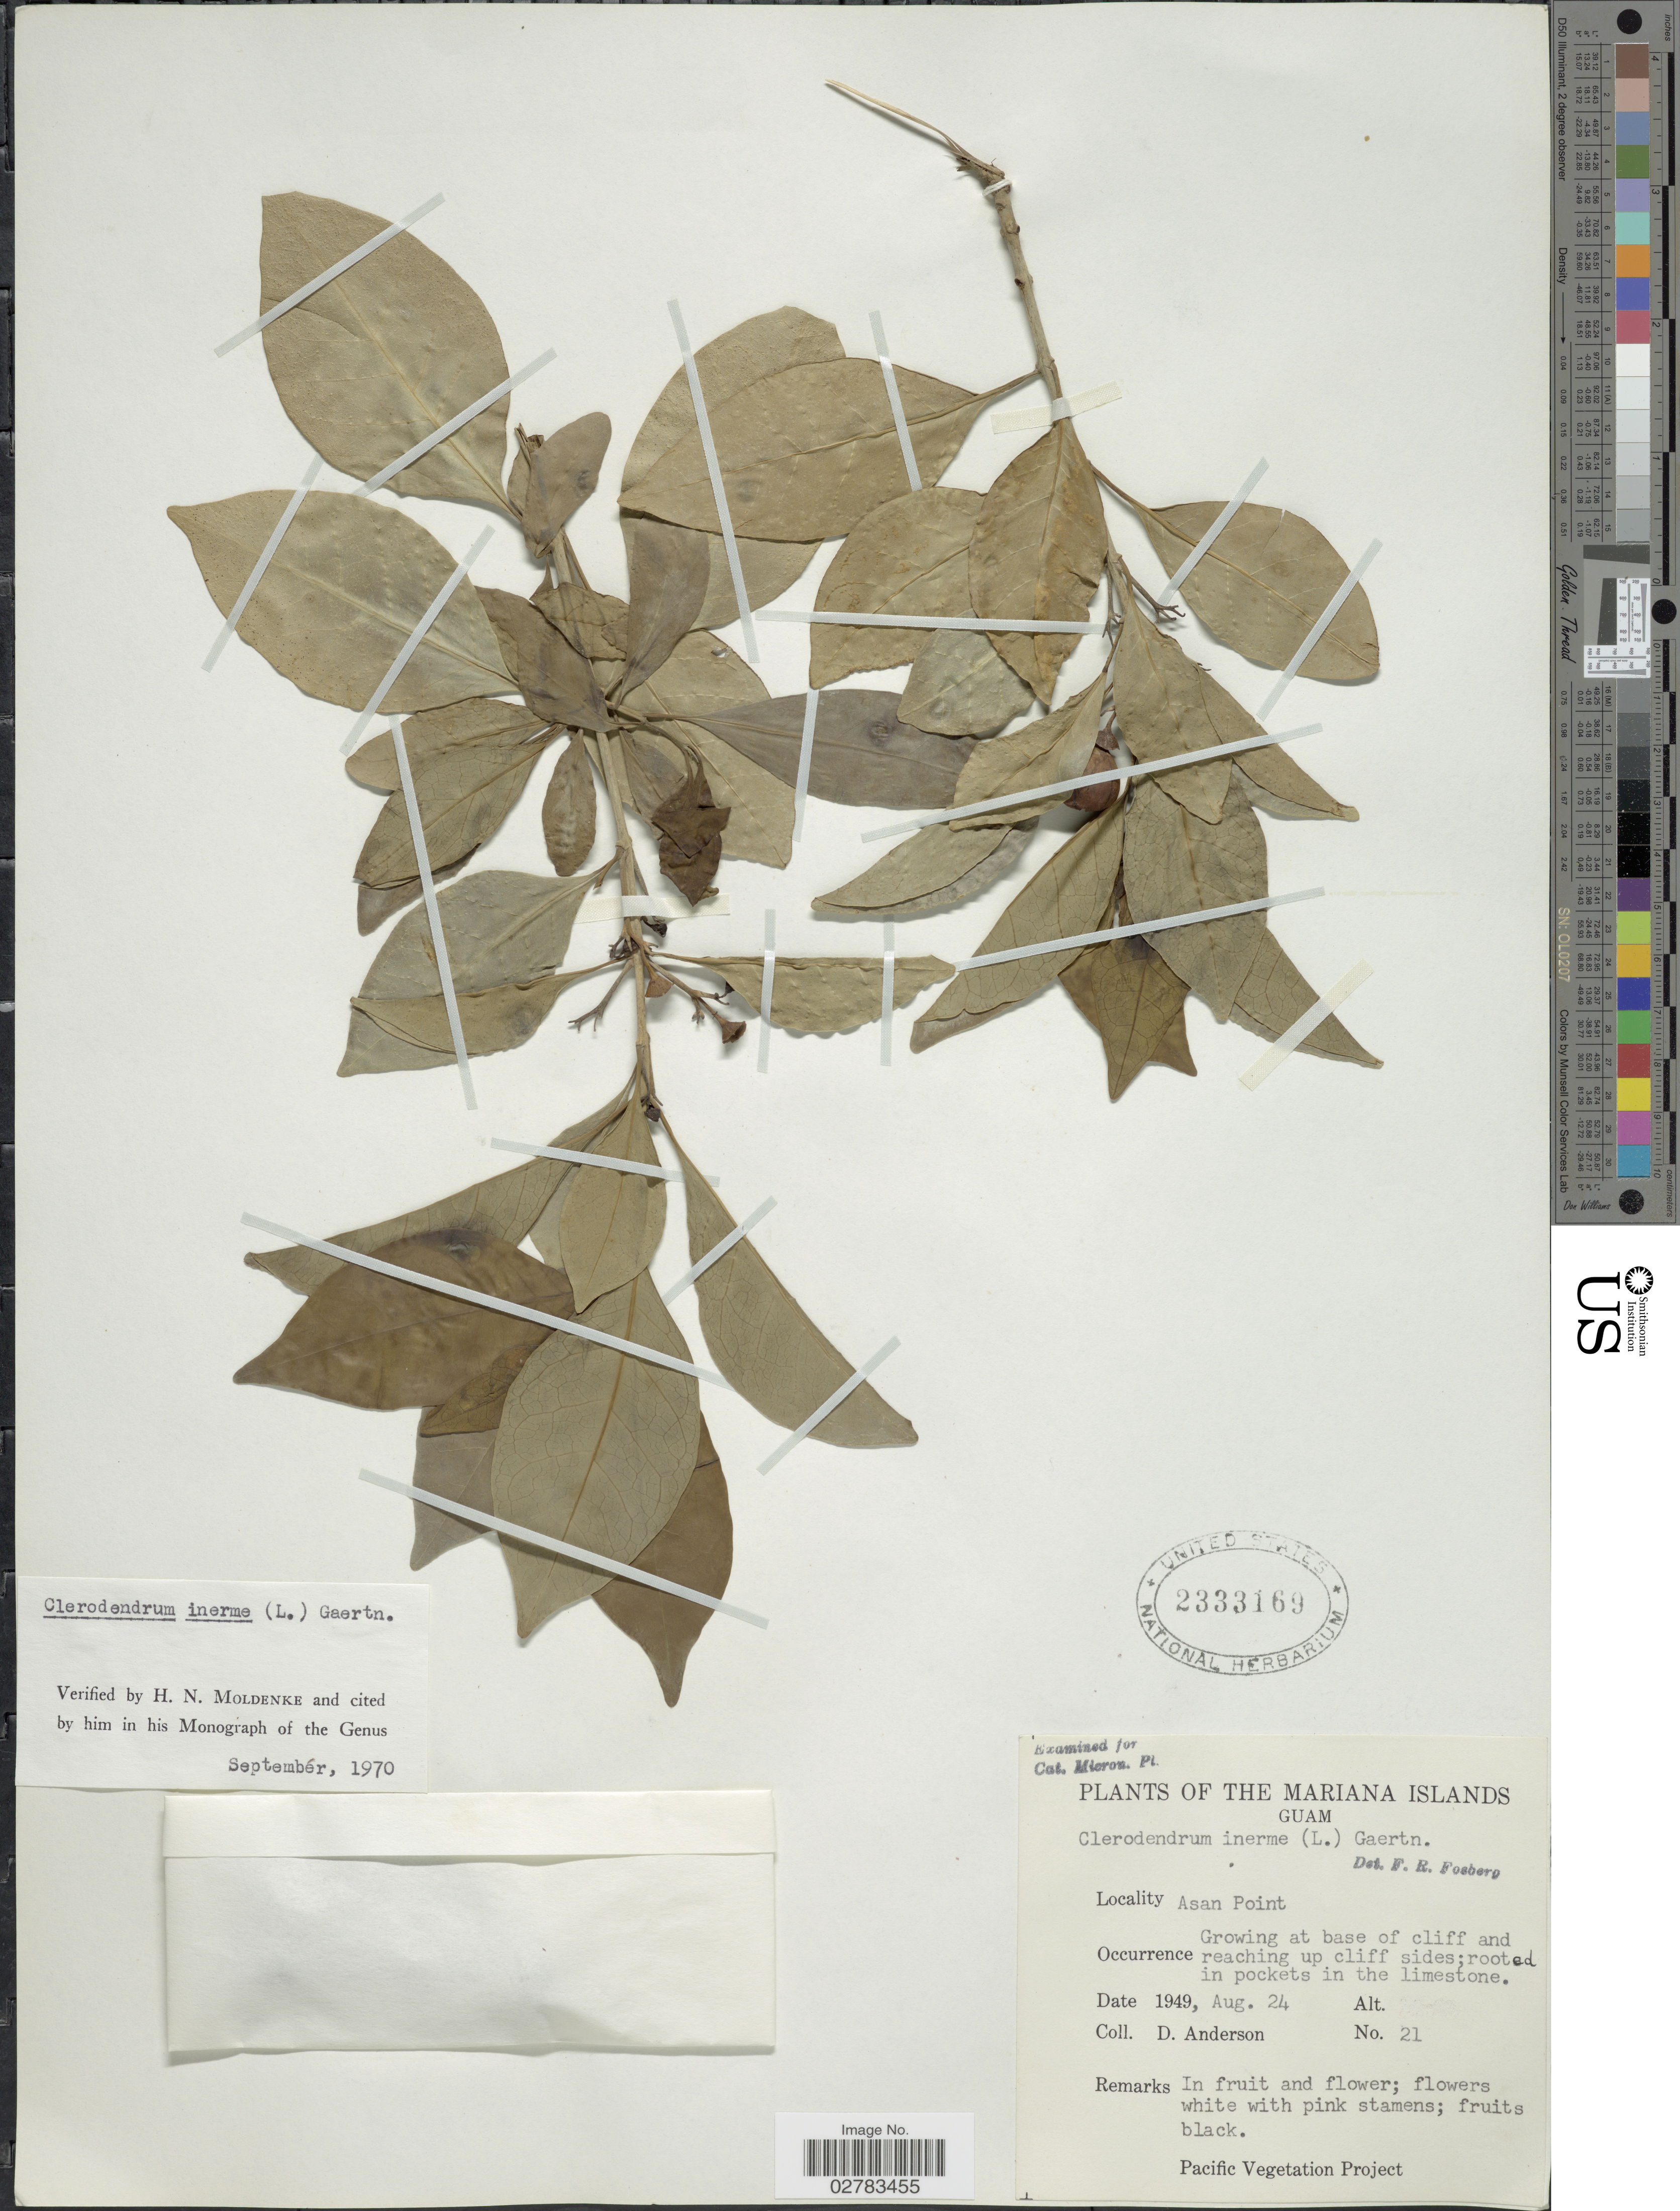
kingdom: Plantae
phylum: Tracheophyta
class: Magnoliopsida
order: Lamiales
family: Lamiaceae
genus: Clerodendrum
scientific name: Clerodendrum inerme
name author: (L.) Gaertn.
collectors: D. Anderson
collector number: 21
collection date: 1949-08-24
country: Guam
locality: The Mariana Islands, Guam, Asan Point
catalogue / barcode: US 2333169